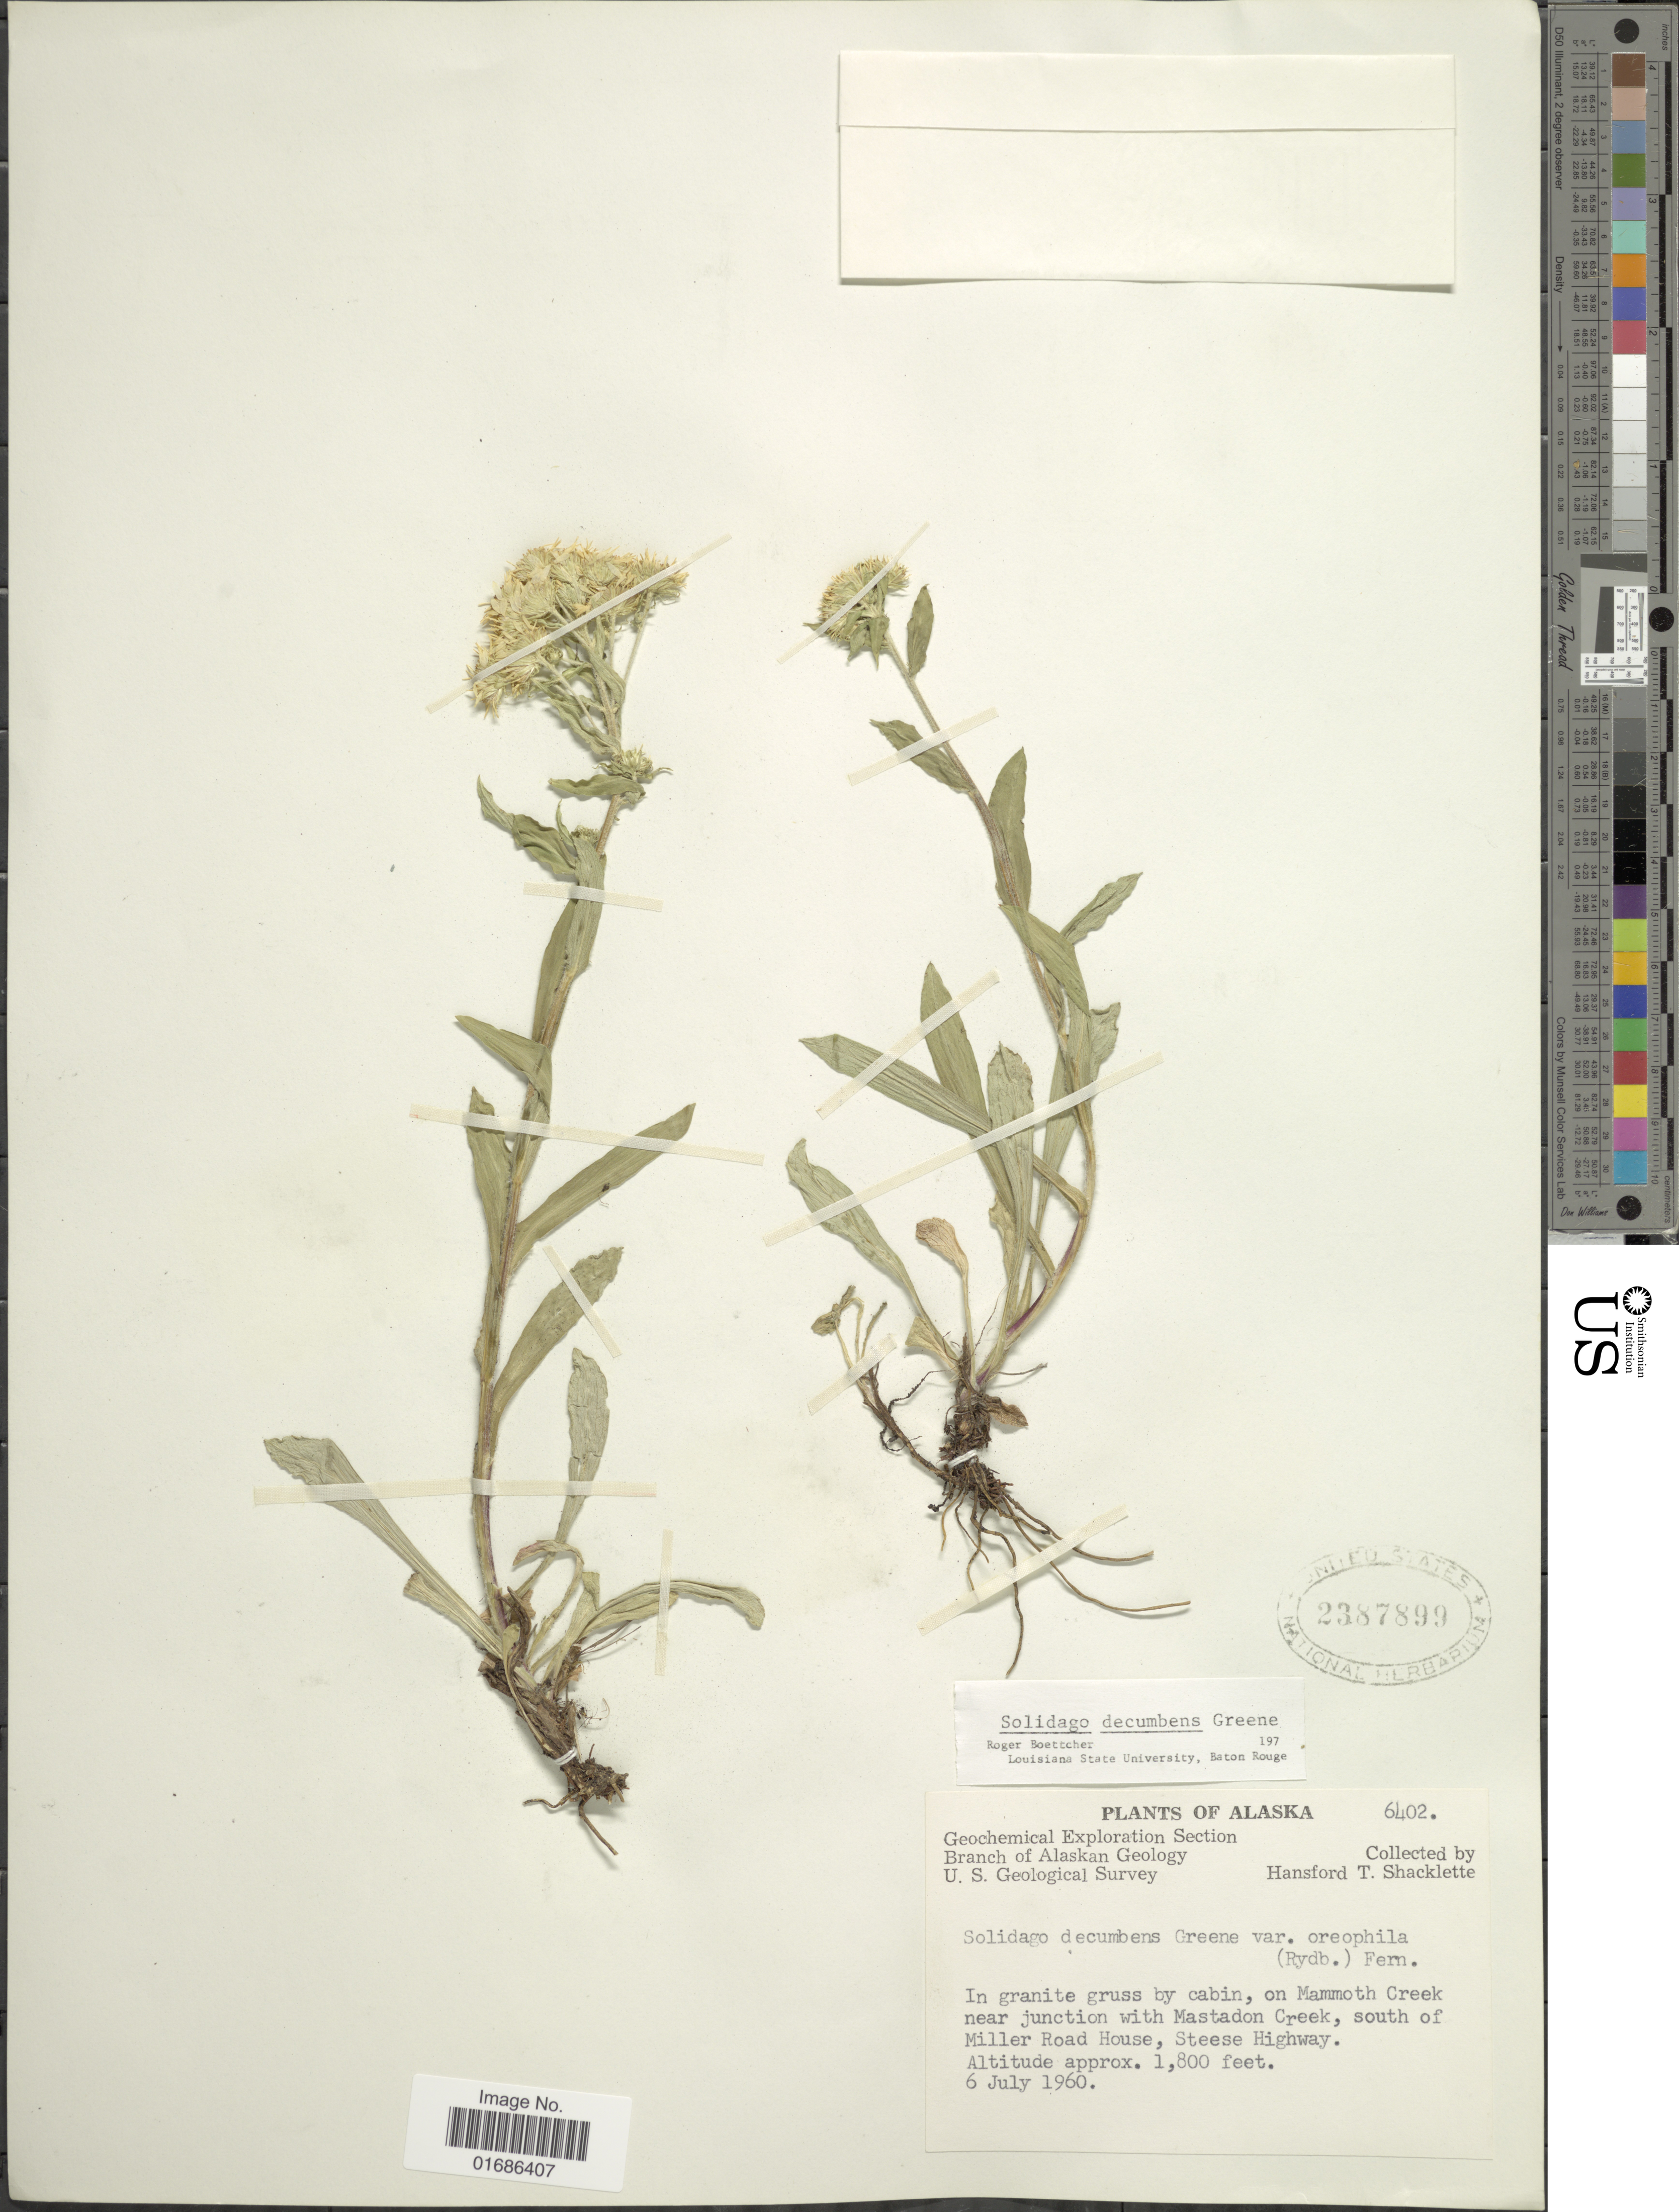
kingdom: Plantae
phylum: Tracheophyta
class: Magnoliopsida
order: Asterales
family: Asteraceae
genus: Solidago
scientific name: Solidago decumbens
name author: Greene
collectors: H. Shacklette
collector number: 6402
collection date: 1960-07-06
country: United States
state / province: Alaska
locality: In granite gruss by cabin, on Mammoth Creek near junction with Mastadon Creek, south of Miller Road House, Steese Highway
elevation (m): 549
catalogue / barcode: US 2387899